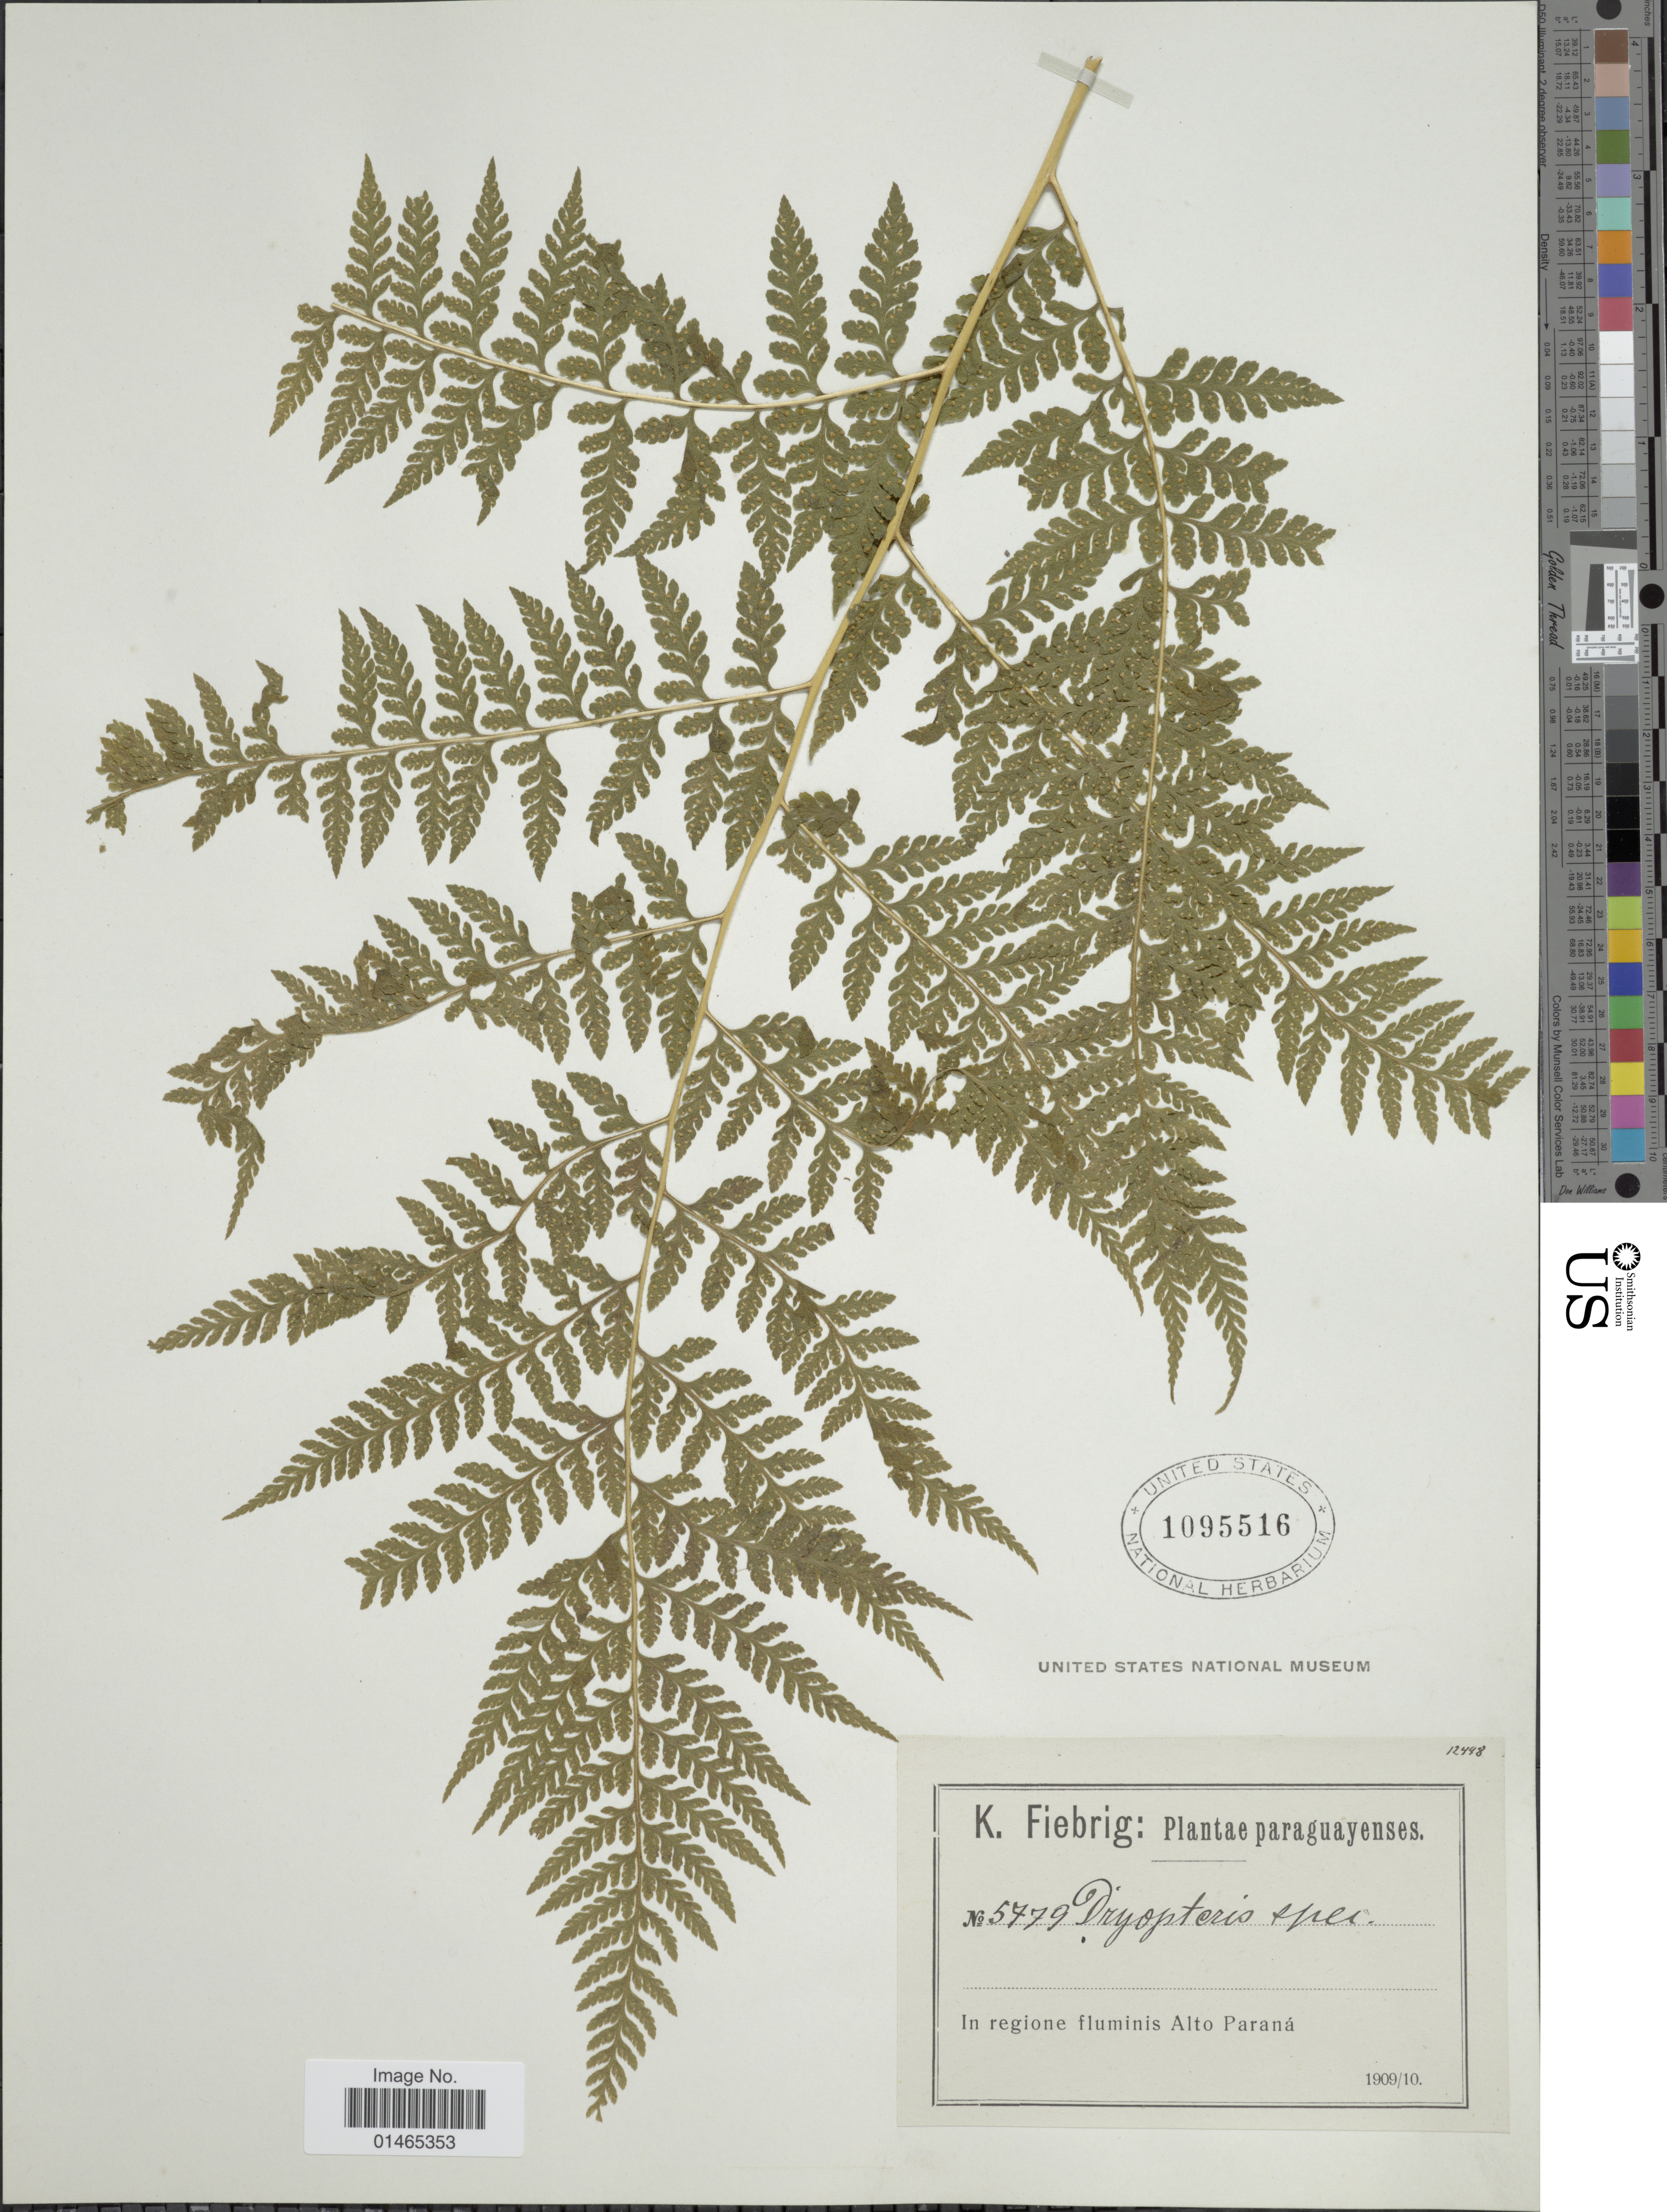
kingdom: Plantae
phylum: Tracheophyta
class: Polypodiopsida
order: Polypodiales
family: Dennstaedtiaceae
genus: Microlepia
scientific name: Microlepia speluncae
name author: (L.) T. Moore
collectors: K. Fiebrig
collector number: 5779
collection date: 1909/1910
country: Paraguay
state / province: Alto Parana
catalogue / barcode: US 1095516